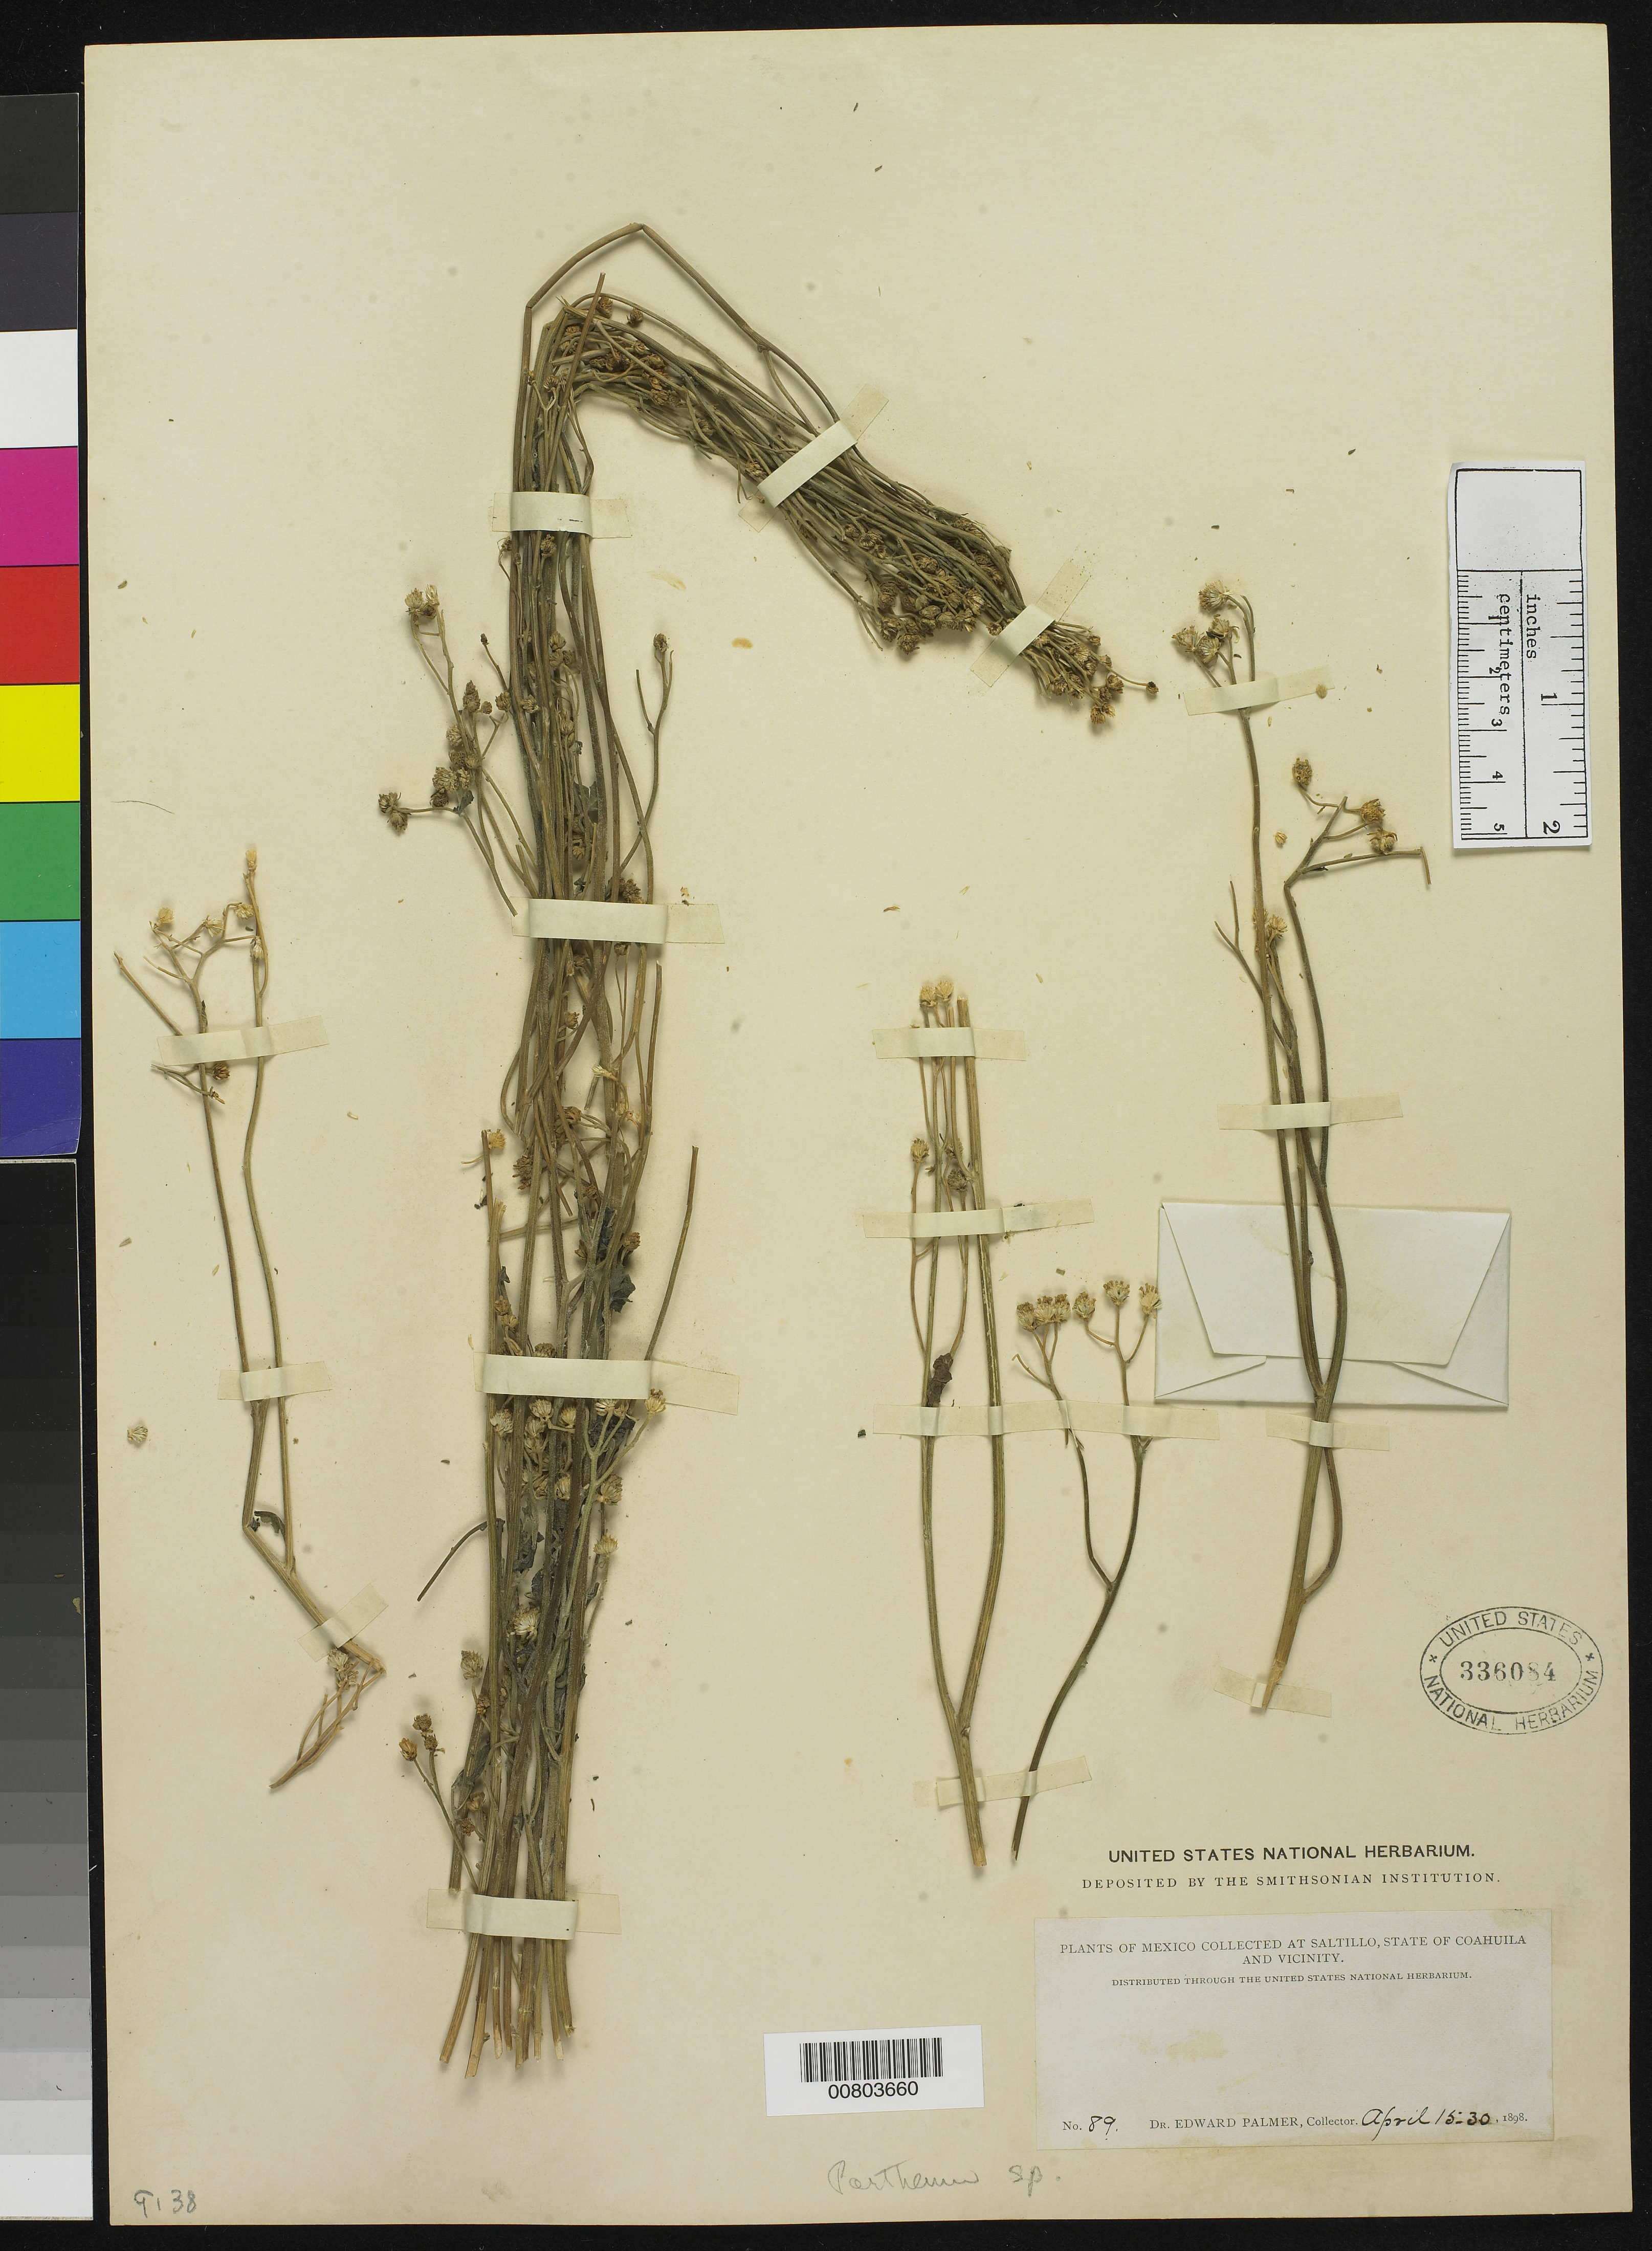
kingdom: Plantae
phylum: Tracheophyta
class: Magnoliopsida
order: Asterales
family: Asteraceae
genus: Parthenium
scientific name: Parthenium sp.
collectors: E. Palmer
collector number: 89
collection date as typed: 15 Apr 1898 to 30 Apr 1898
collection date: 1898-04-15/1898-04-30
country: Mexico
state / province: Coahuila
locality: Saltillo, Coahuila and vicinity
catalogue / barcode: US 336084